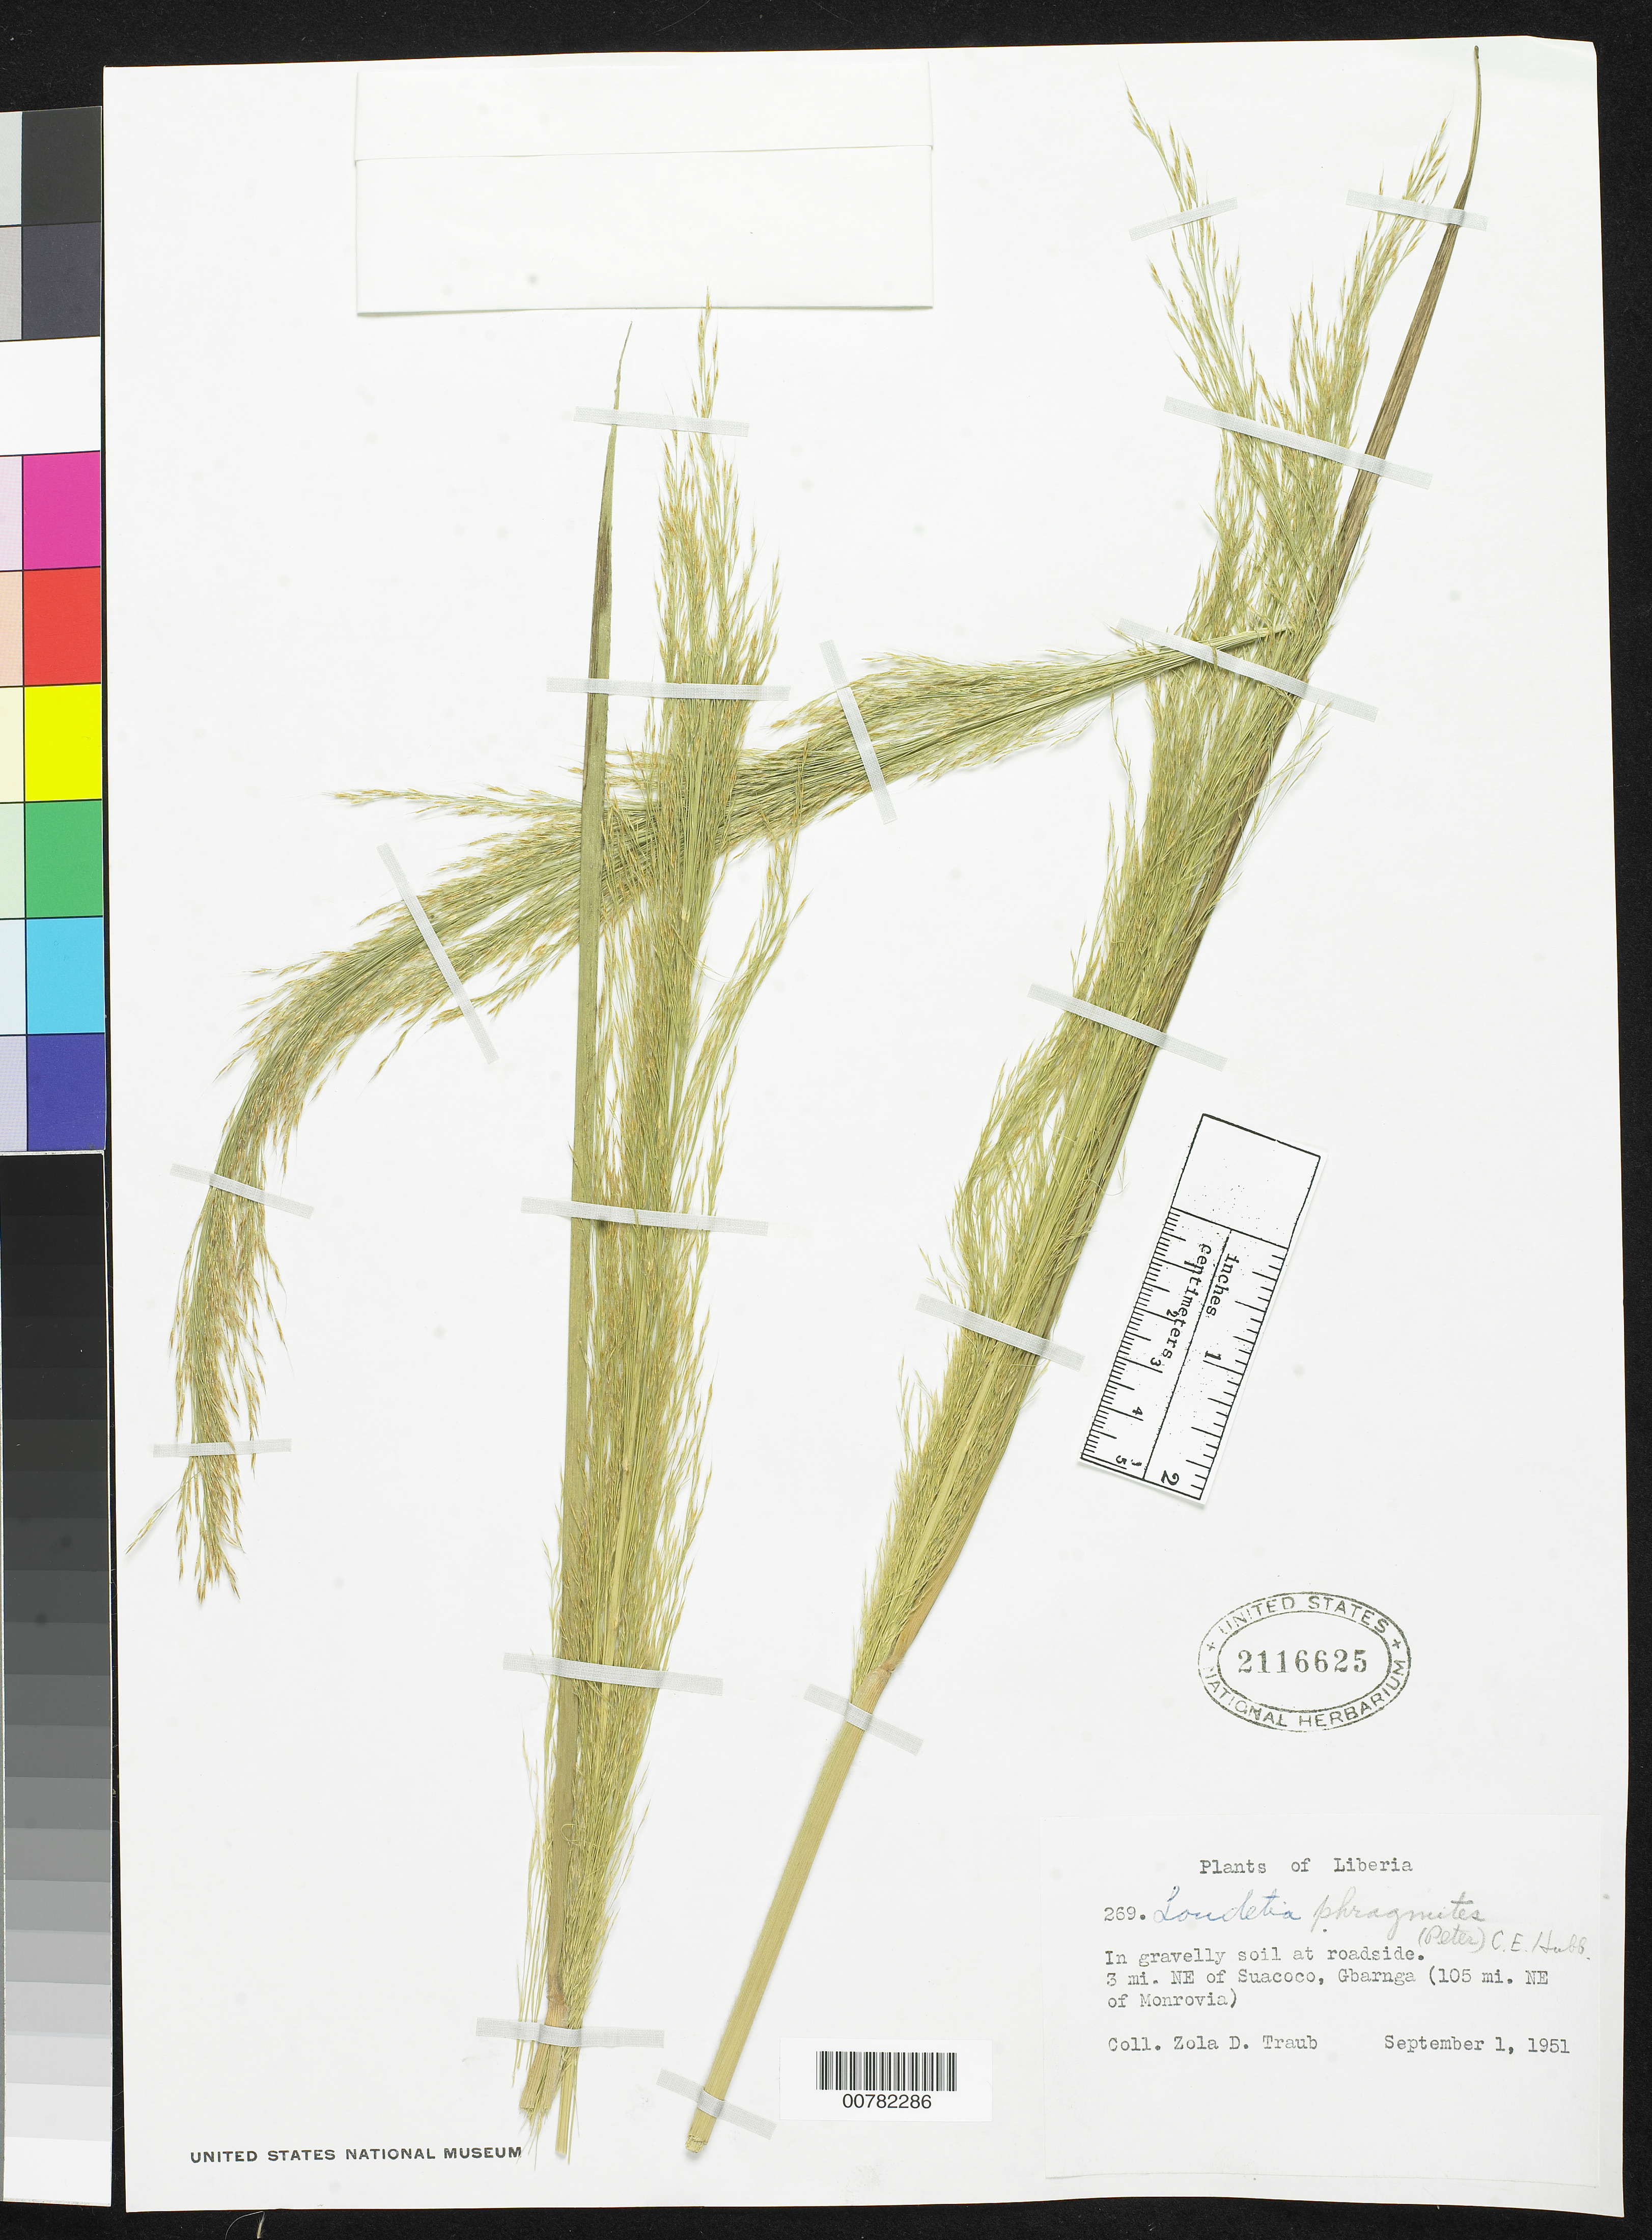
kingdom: Plantae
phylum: Tracheophyta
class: Liliopsida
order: Poales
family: Poaceae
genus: Loudetia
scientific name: Loudetia phragmitoides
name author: (Peter) C.E. Hubb.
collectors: Z. D. Traub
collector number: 269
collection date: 1951-09-01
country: Liberia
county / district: Gbarnga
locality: In gravely roadside.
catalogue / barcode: US 2116625